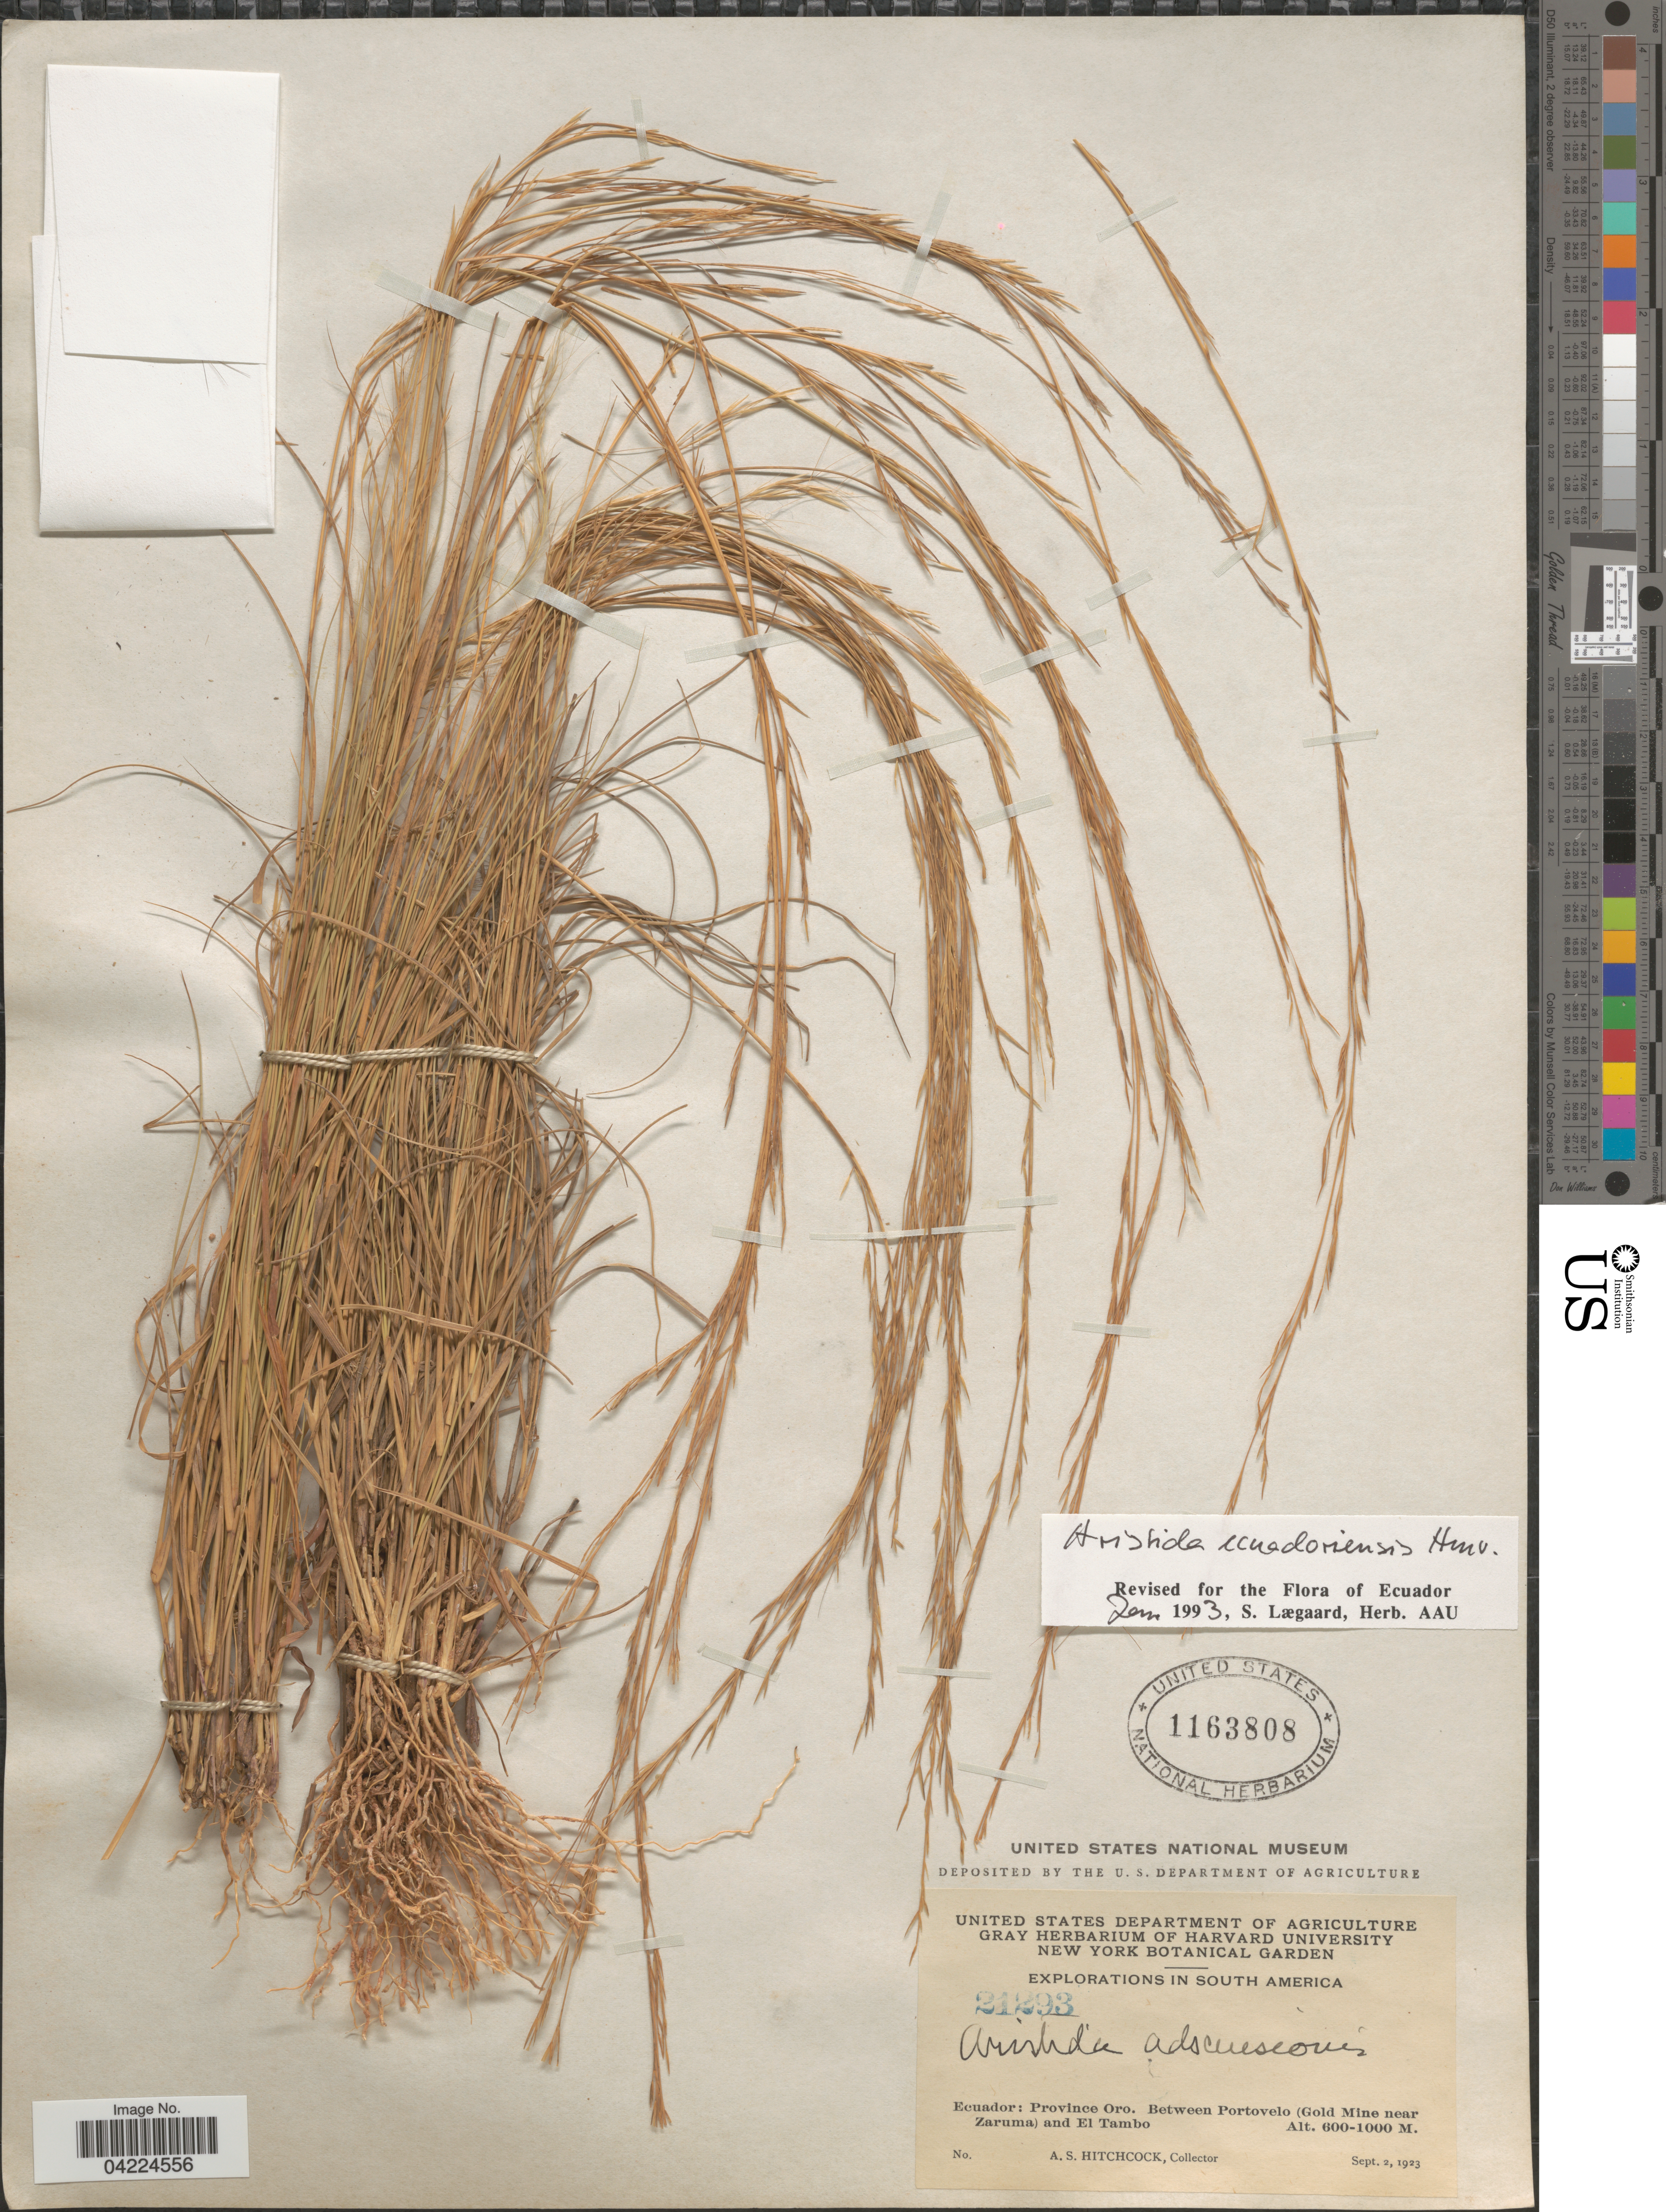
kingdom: Plantae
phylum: Tracheophyta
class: Liliopsida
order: Poales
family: Poaceae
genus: Aristida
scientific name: Aristida ecuadoriensis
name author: Henr.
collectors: A. S. Hitchcock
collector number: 21293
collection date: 1923-09-02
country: Ecuador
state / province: El Oro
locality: Explorations in South America. Province Oro. Between Portovelo (Gold Mine near Zaruma) and El Tambo.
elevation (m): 600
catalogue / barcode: US 1163808